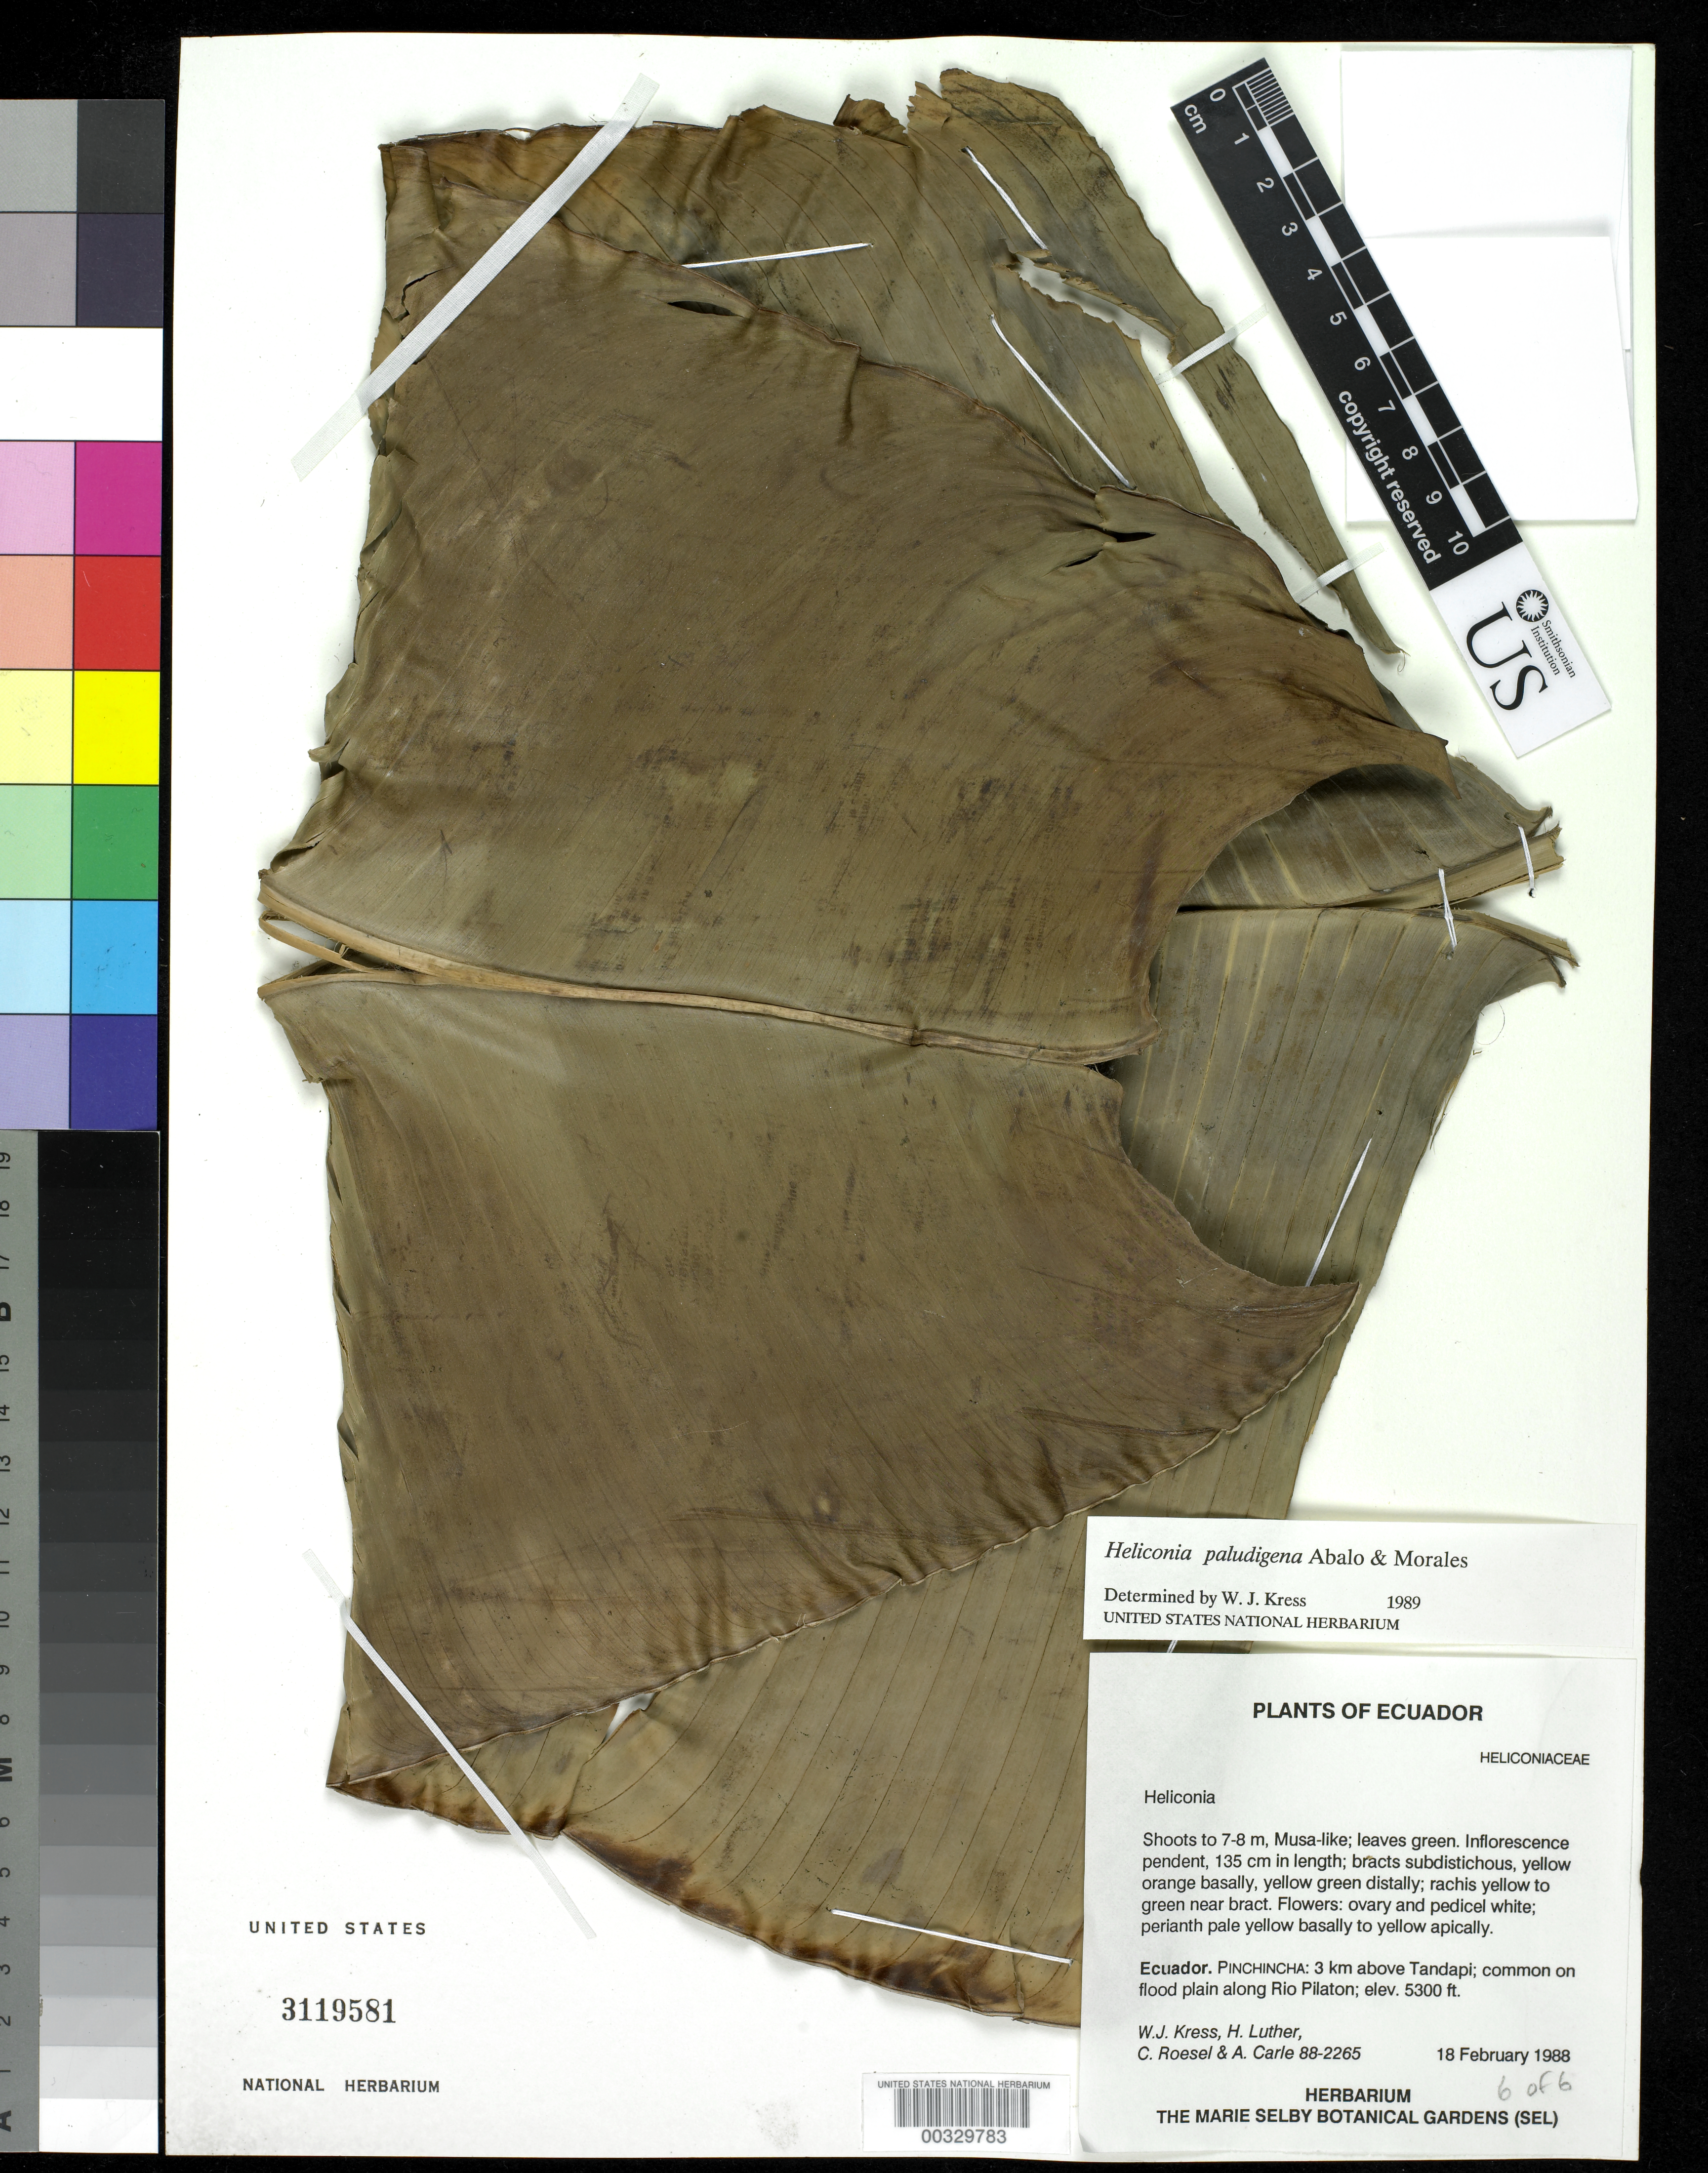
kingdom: Plantae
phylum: Tracheophyta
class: Liliopsida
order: Zingiberales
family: Heliconiaceae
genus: Heliconia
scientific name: Heliconia paludigena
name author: Abalo & Morales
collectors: W. J. Kress, Harry E. Luther, C. S. Roesel & A. Carle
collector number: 88-2265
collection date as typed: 18 Feb 1988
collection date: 1988-02-18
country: Ecuador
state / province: Pichincha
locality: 3 km above tandapi, common on flood plain along Rio pilaton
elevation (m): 1615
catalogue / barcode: US 3119581